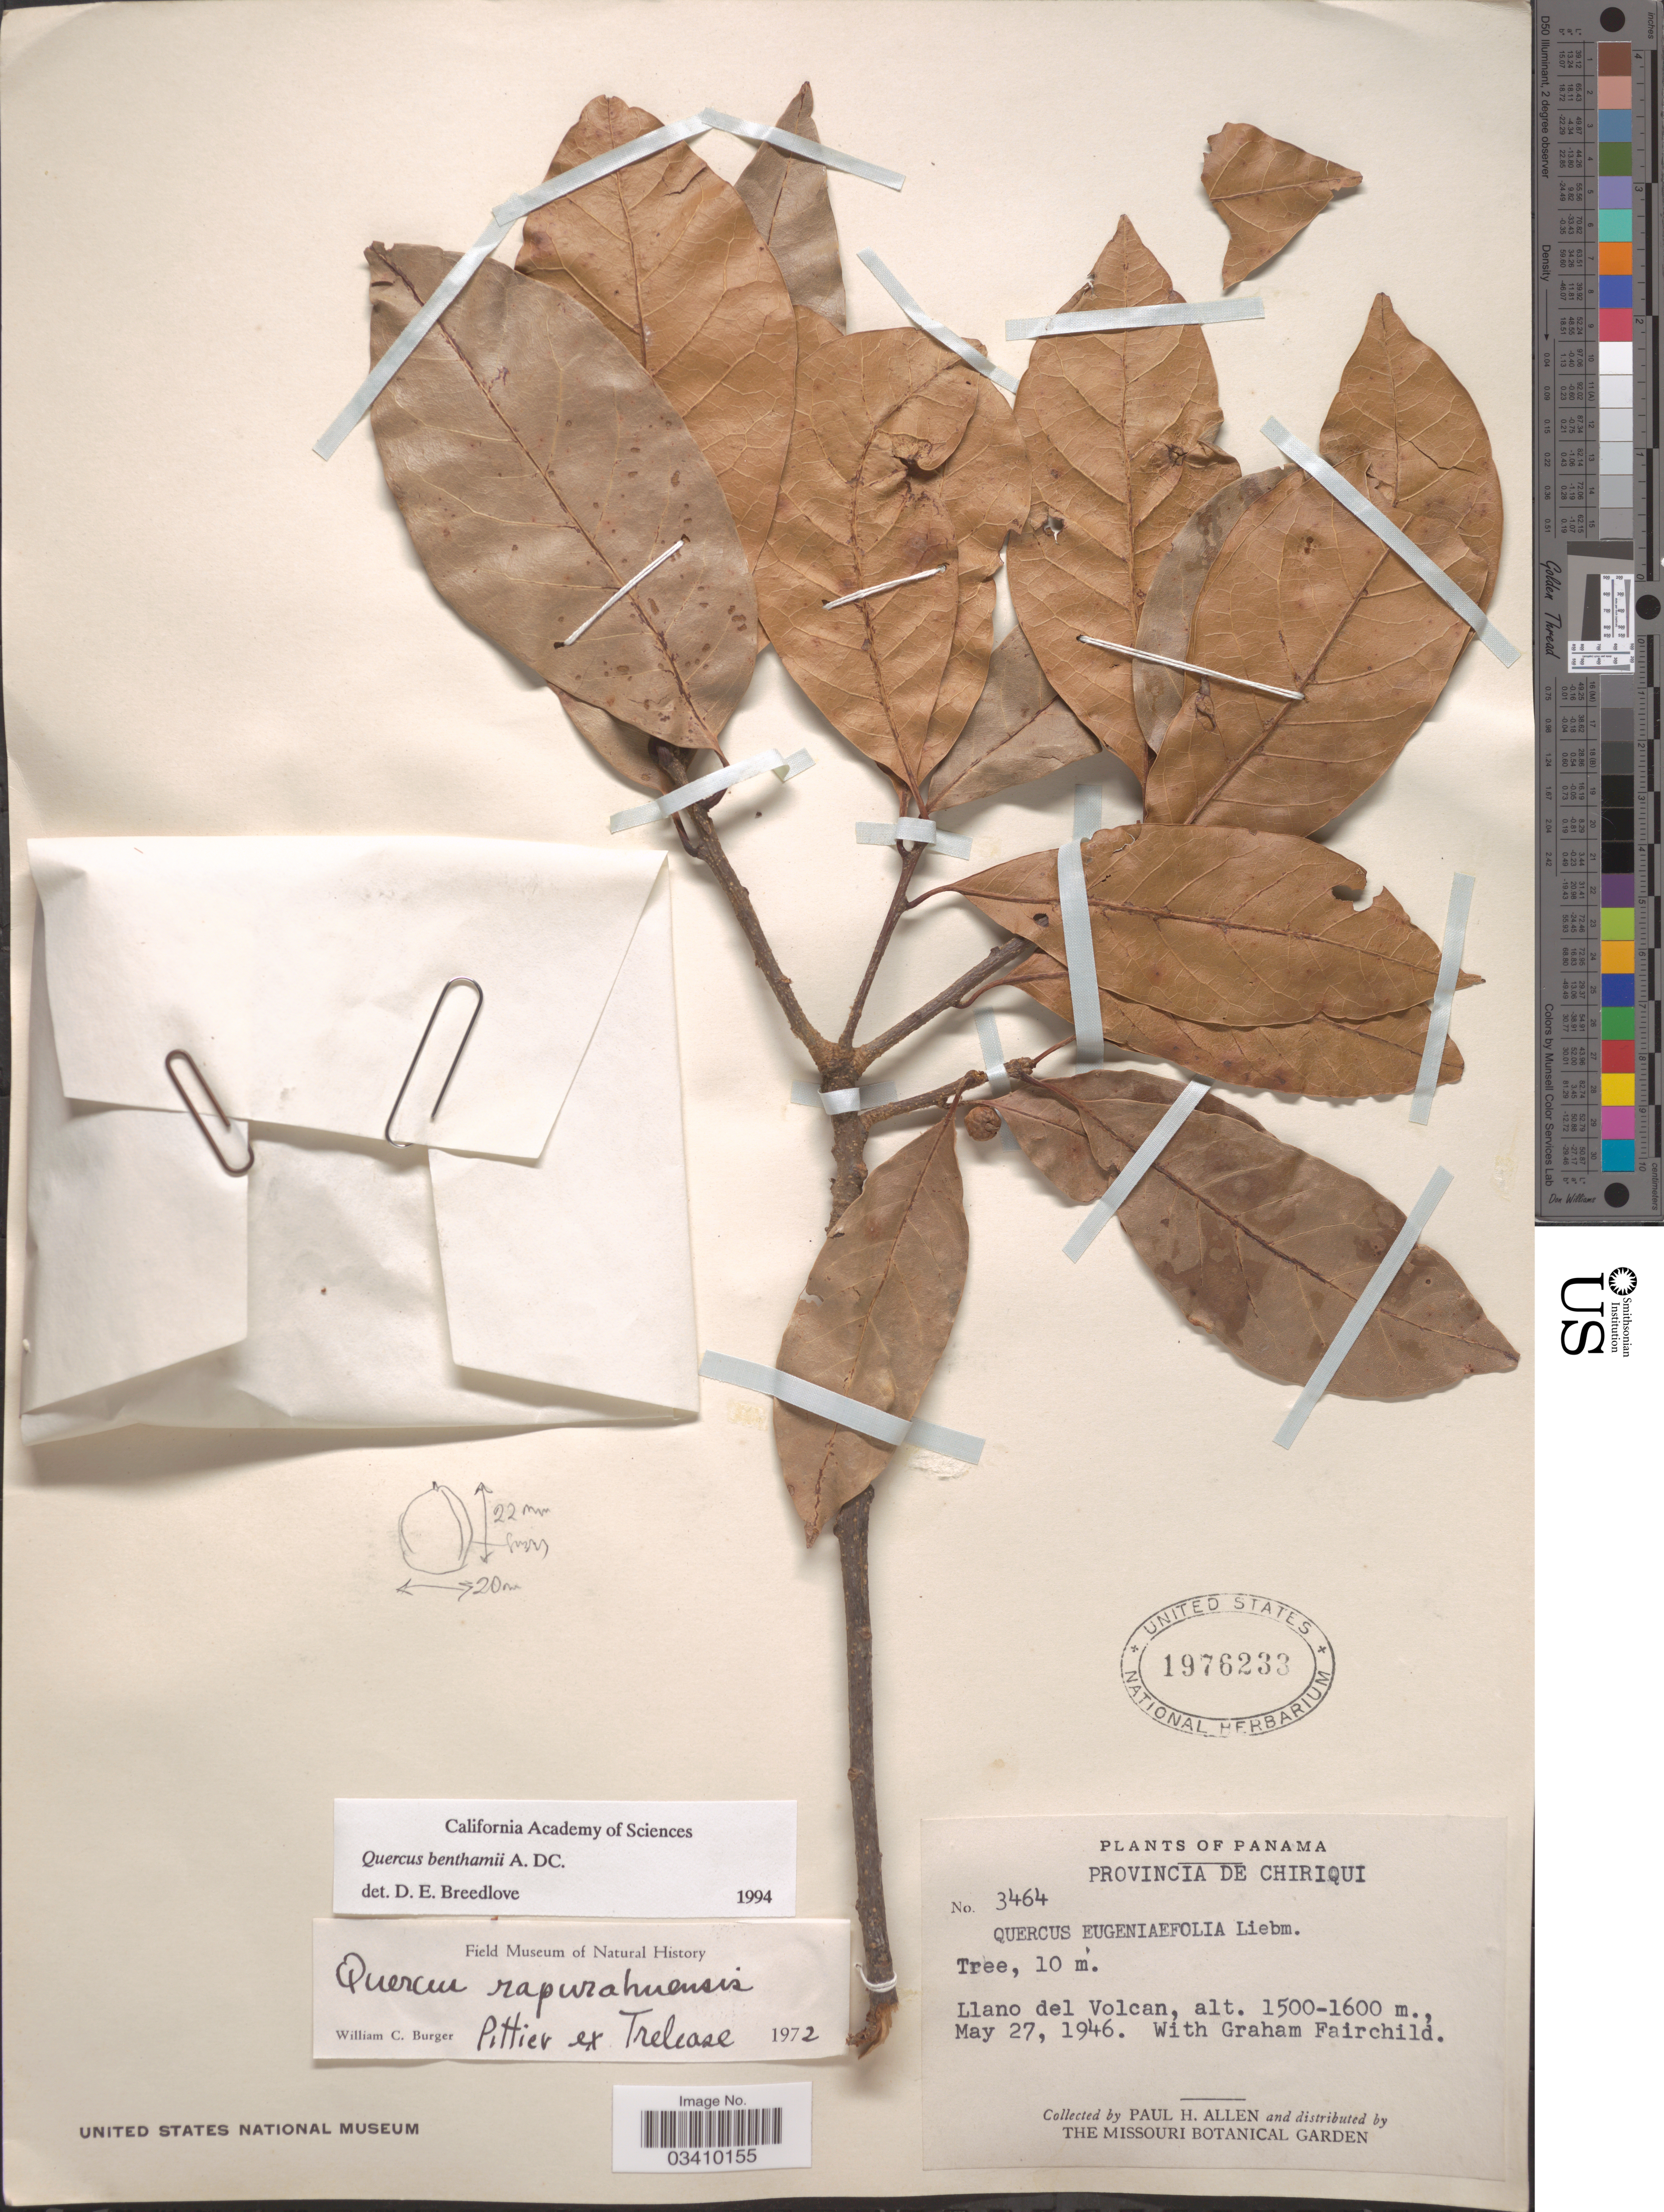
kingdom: Plantae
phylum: Tracheophyta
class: Magnoliopsida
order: Fagales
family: Fagaceae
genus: Quercus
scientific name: Quercus benthamii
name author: A. DC.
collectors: P. H. Allen & G. Fairchild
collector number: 3464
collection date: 1946-05-27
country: Panama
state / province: Chiriqui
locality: Llano del Volcan.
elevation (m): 1500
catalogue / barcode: US 1976233